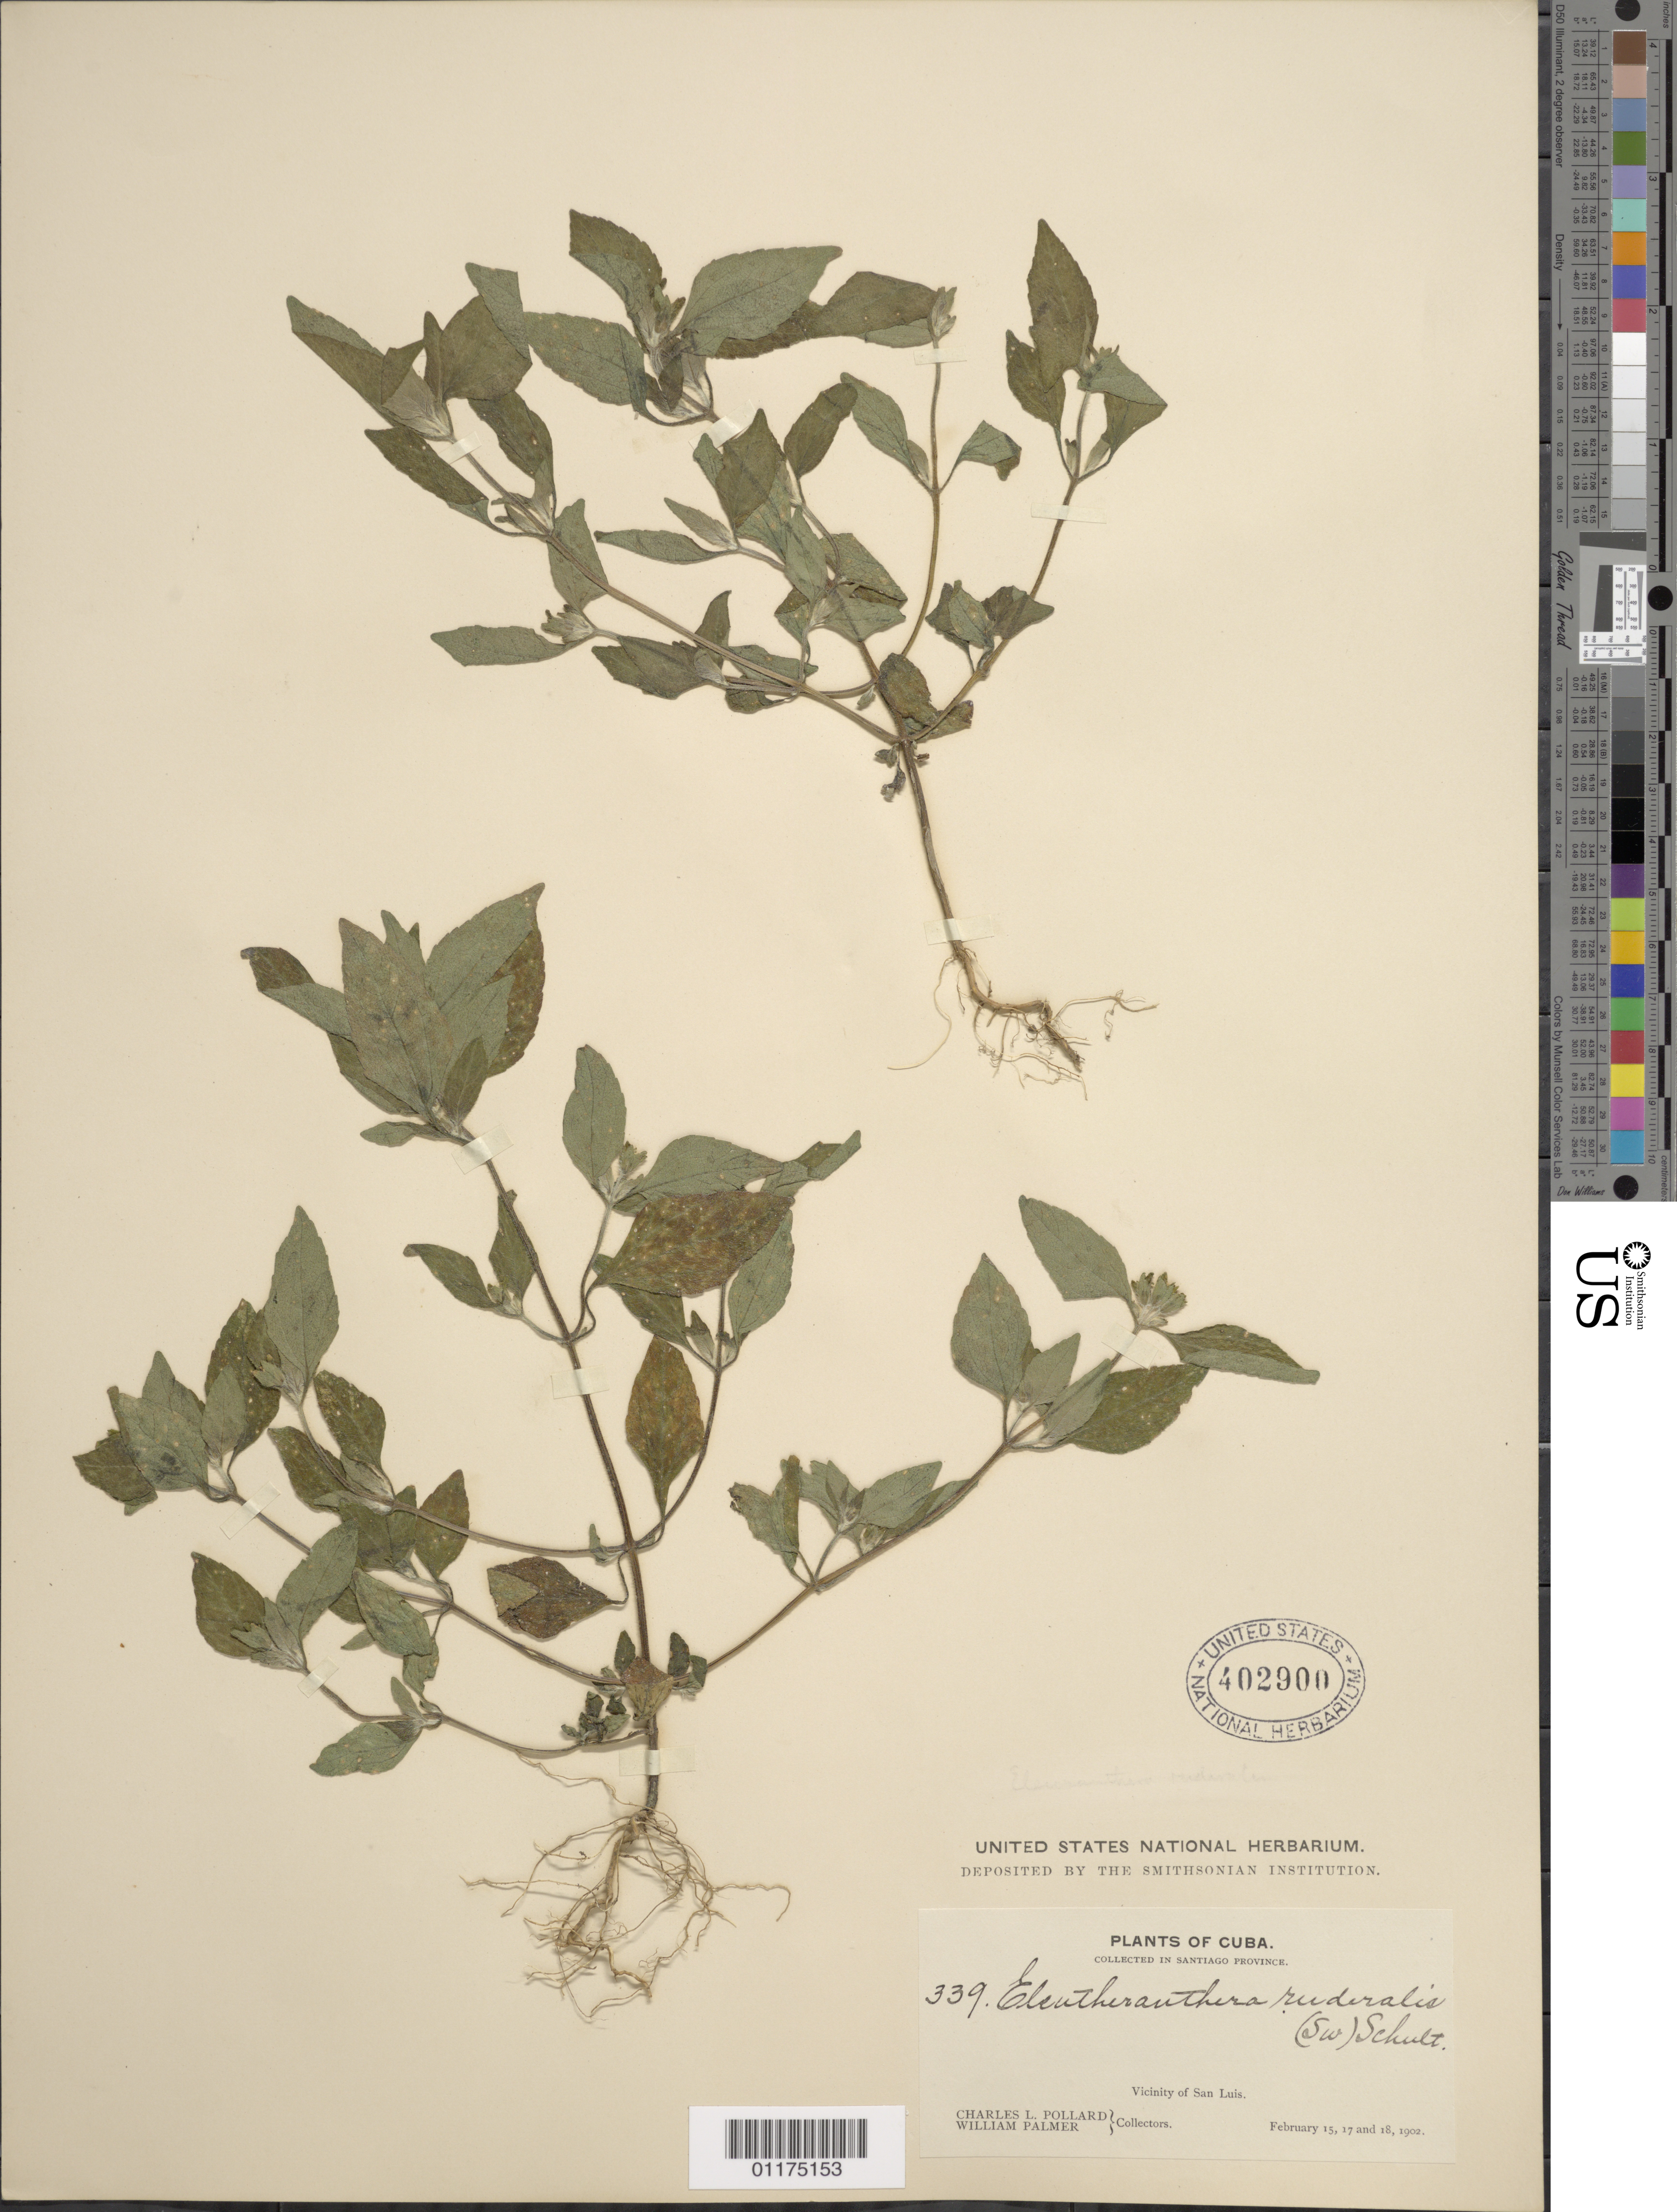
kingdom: Plantae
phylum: Tracheophyta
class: Magnoliopsida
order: Asterales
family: Asteraceae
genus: Eleutheranthera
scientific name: Eleutheranthera ruderalis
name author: (Sw.) Sch. Bip.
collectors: C. L. Pollard & W. Palmer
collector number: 339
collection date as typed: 15 Feb 1902 to 18 Feb 1902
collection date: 1902-02-15/1902-02-18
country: Cuba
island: Cuba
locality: Vicinity of San Luis.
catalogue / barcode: US 402900